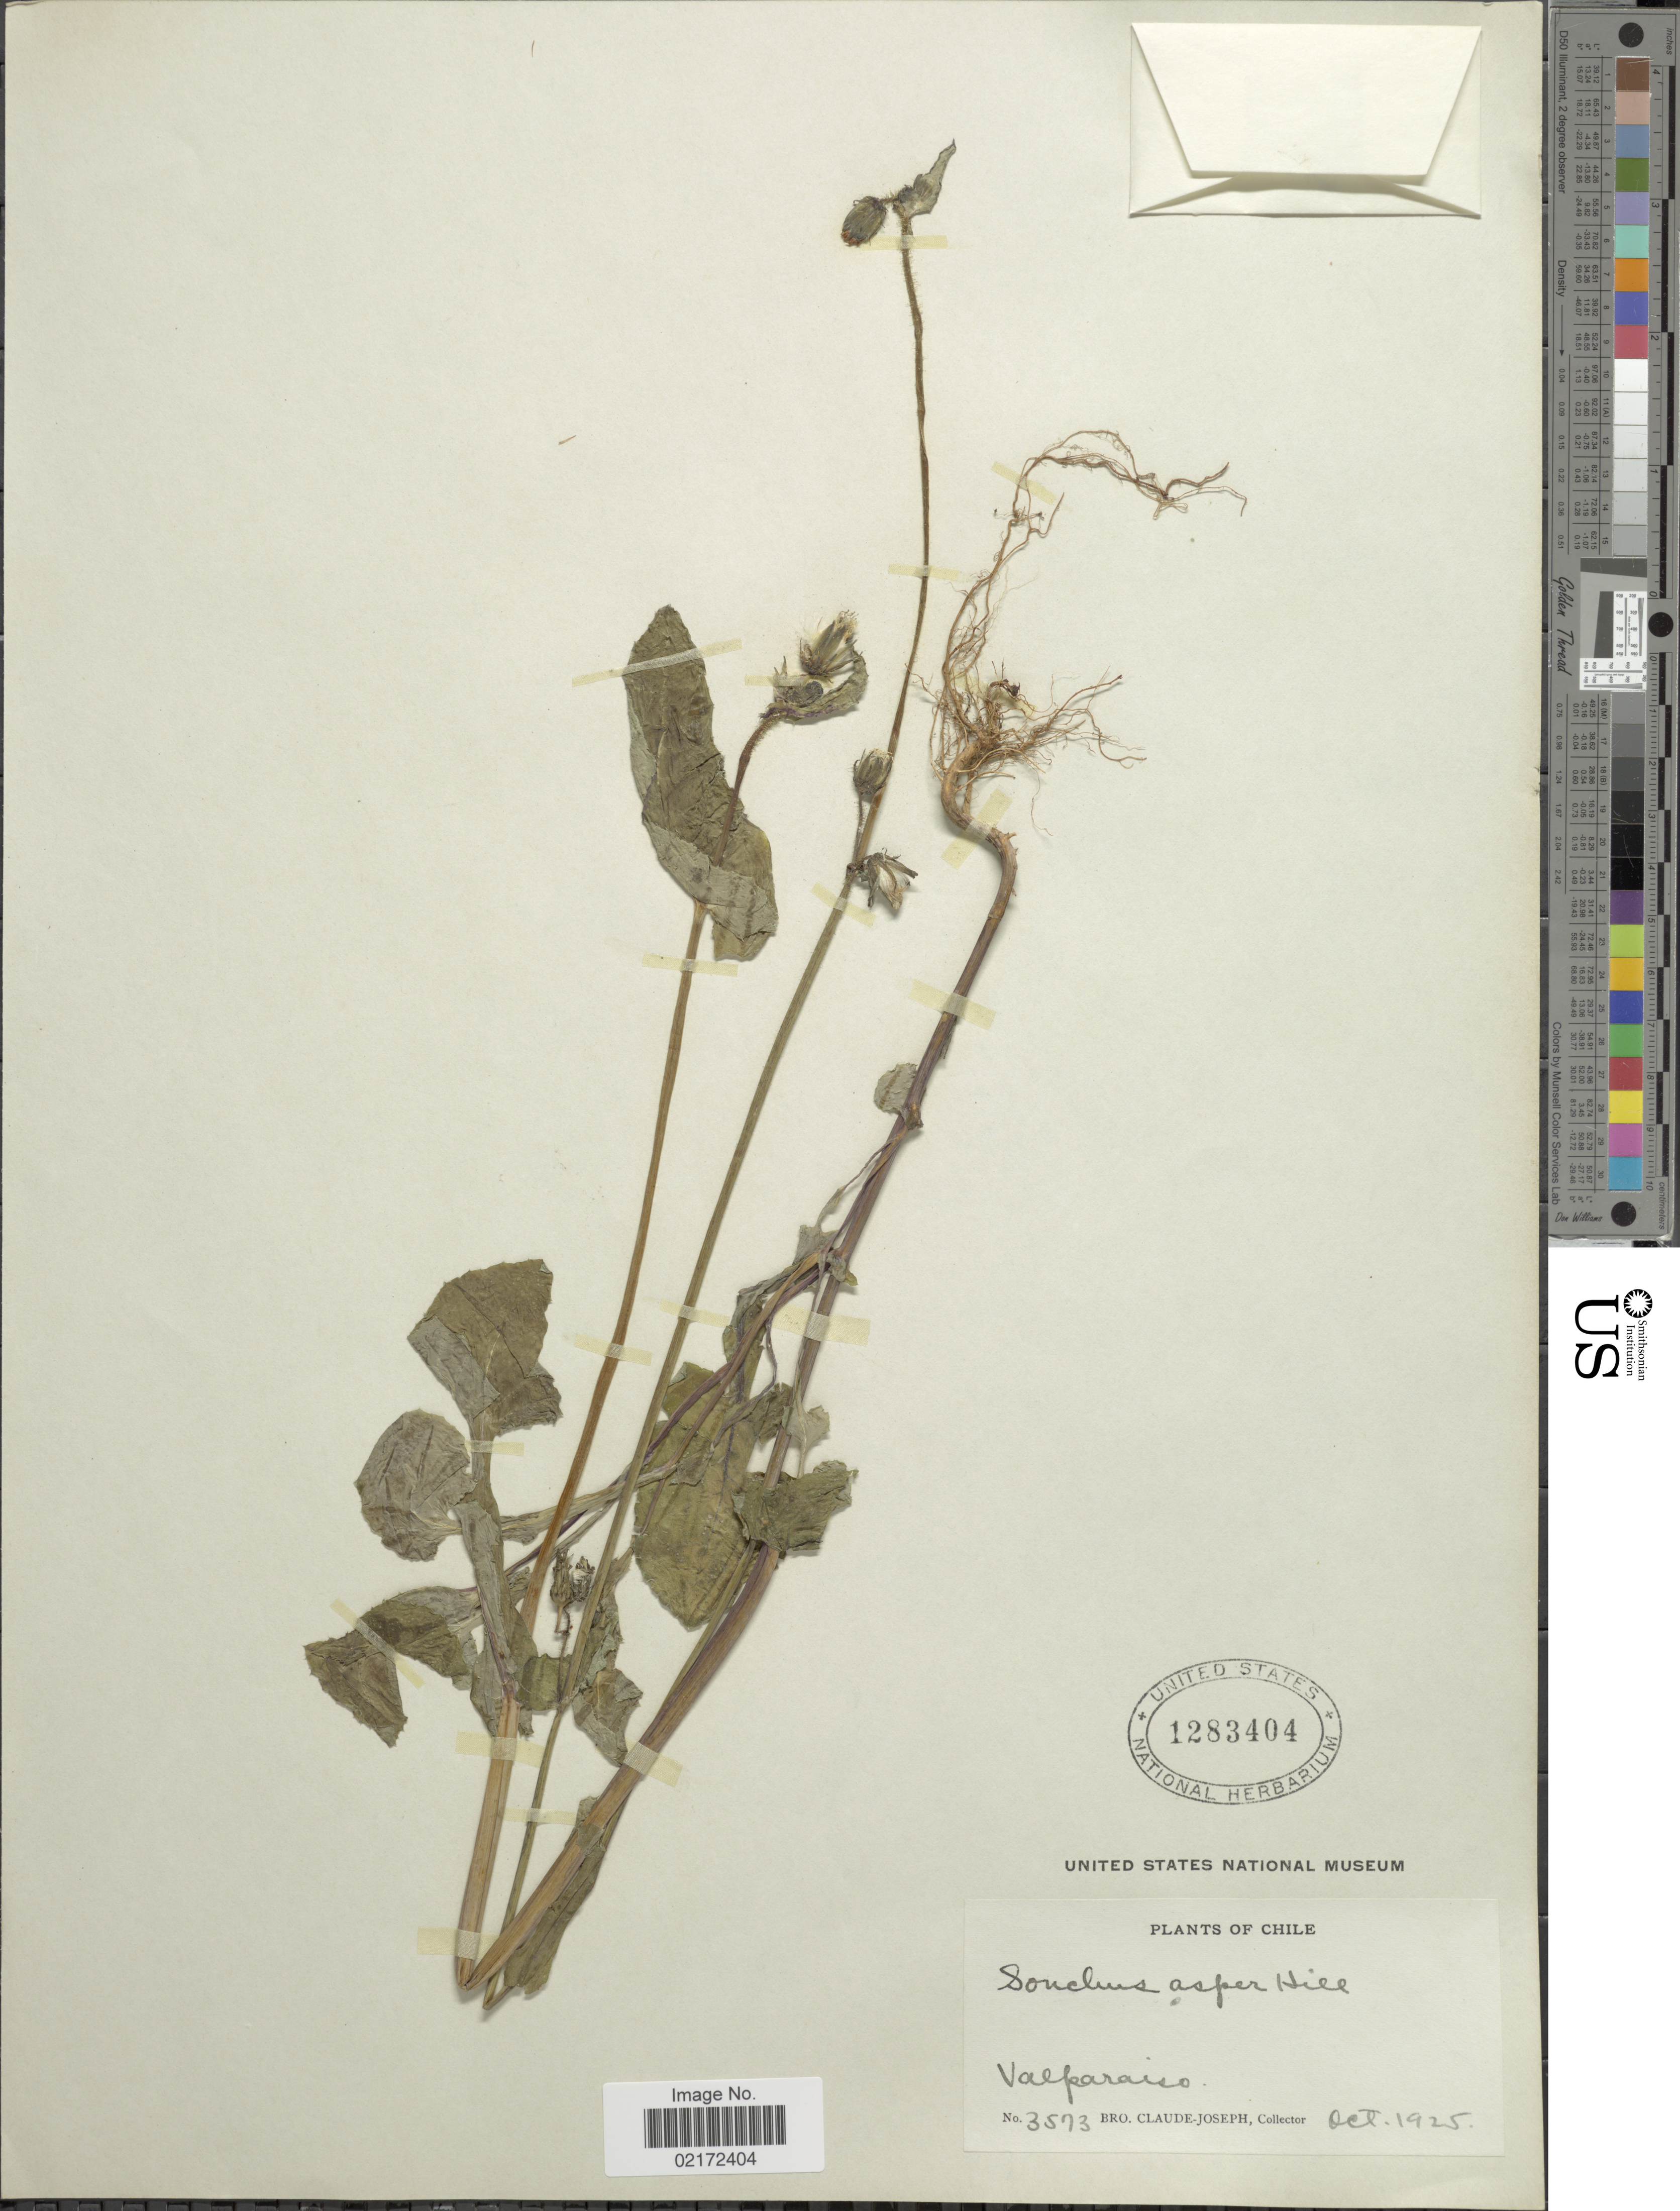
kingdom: Plantae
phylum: Tracheophyta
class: Magnoliopsida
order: Asterales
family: Asteraceae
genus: Sonchus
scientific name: Sonchus asper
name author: (L.) Hill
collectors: Bro. Claude-Joseph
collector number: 3573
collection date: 1925-10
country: Chile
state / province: Valparaíso (V)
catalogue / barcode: US 1283404